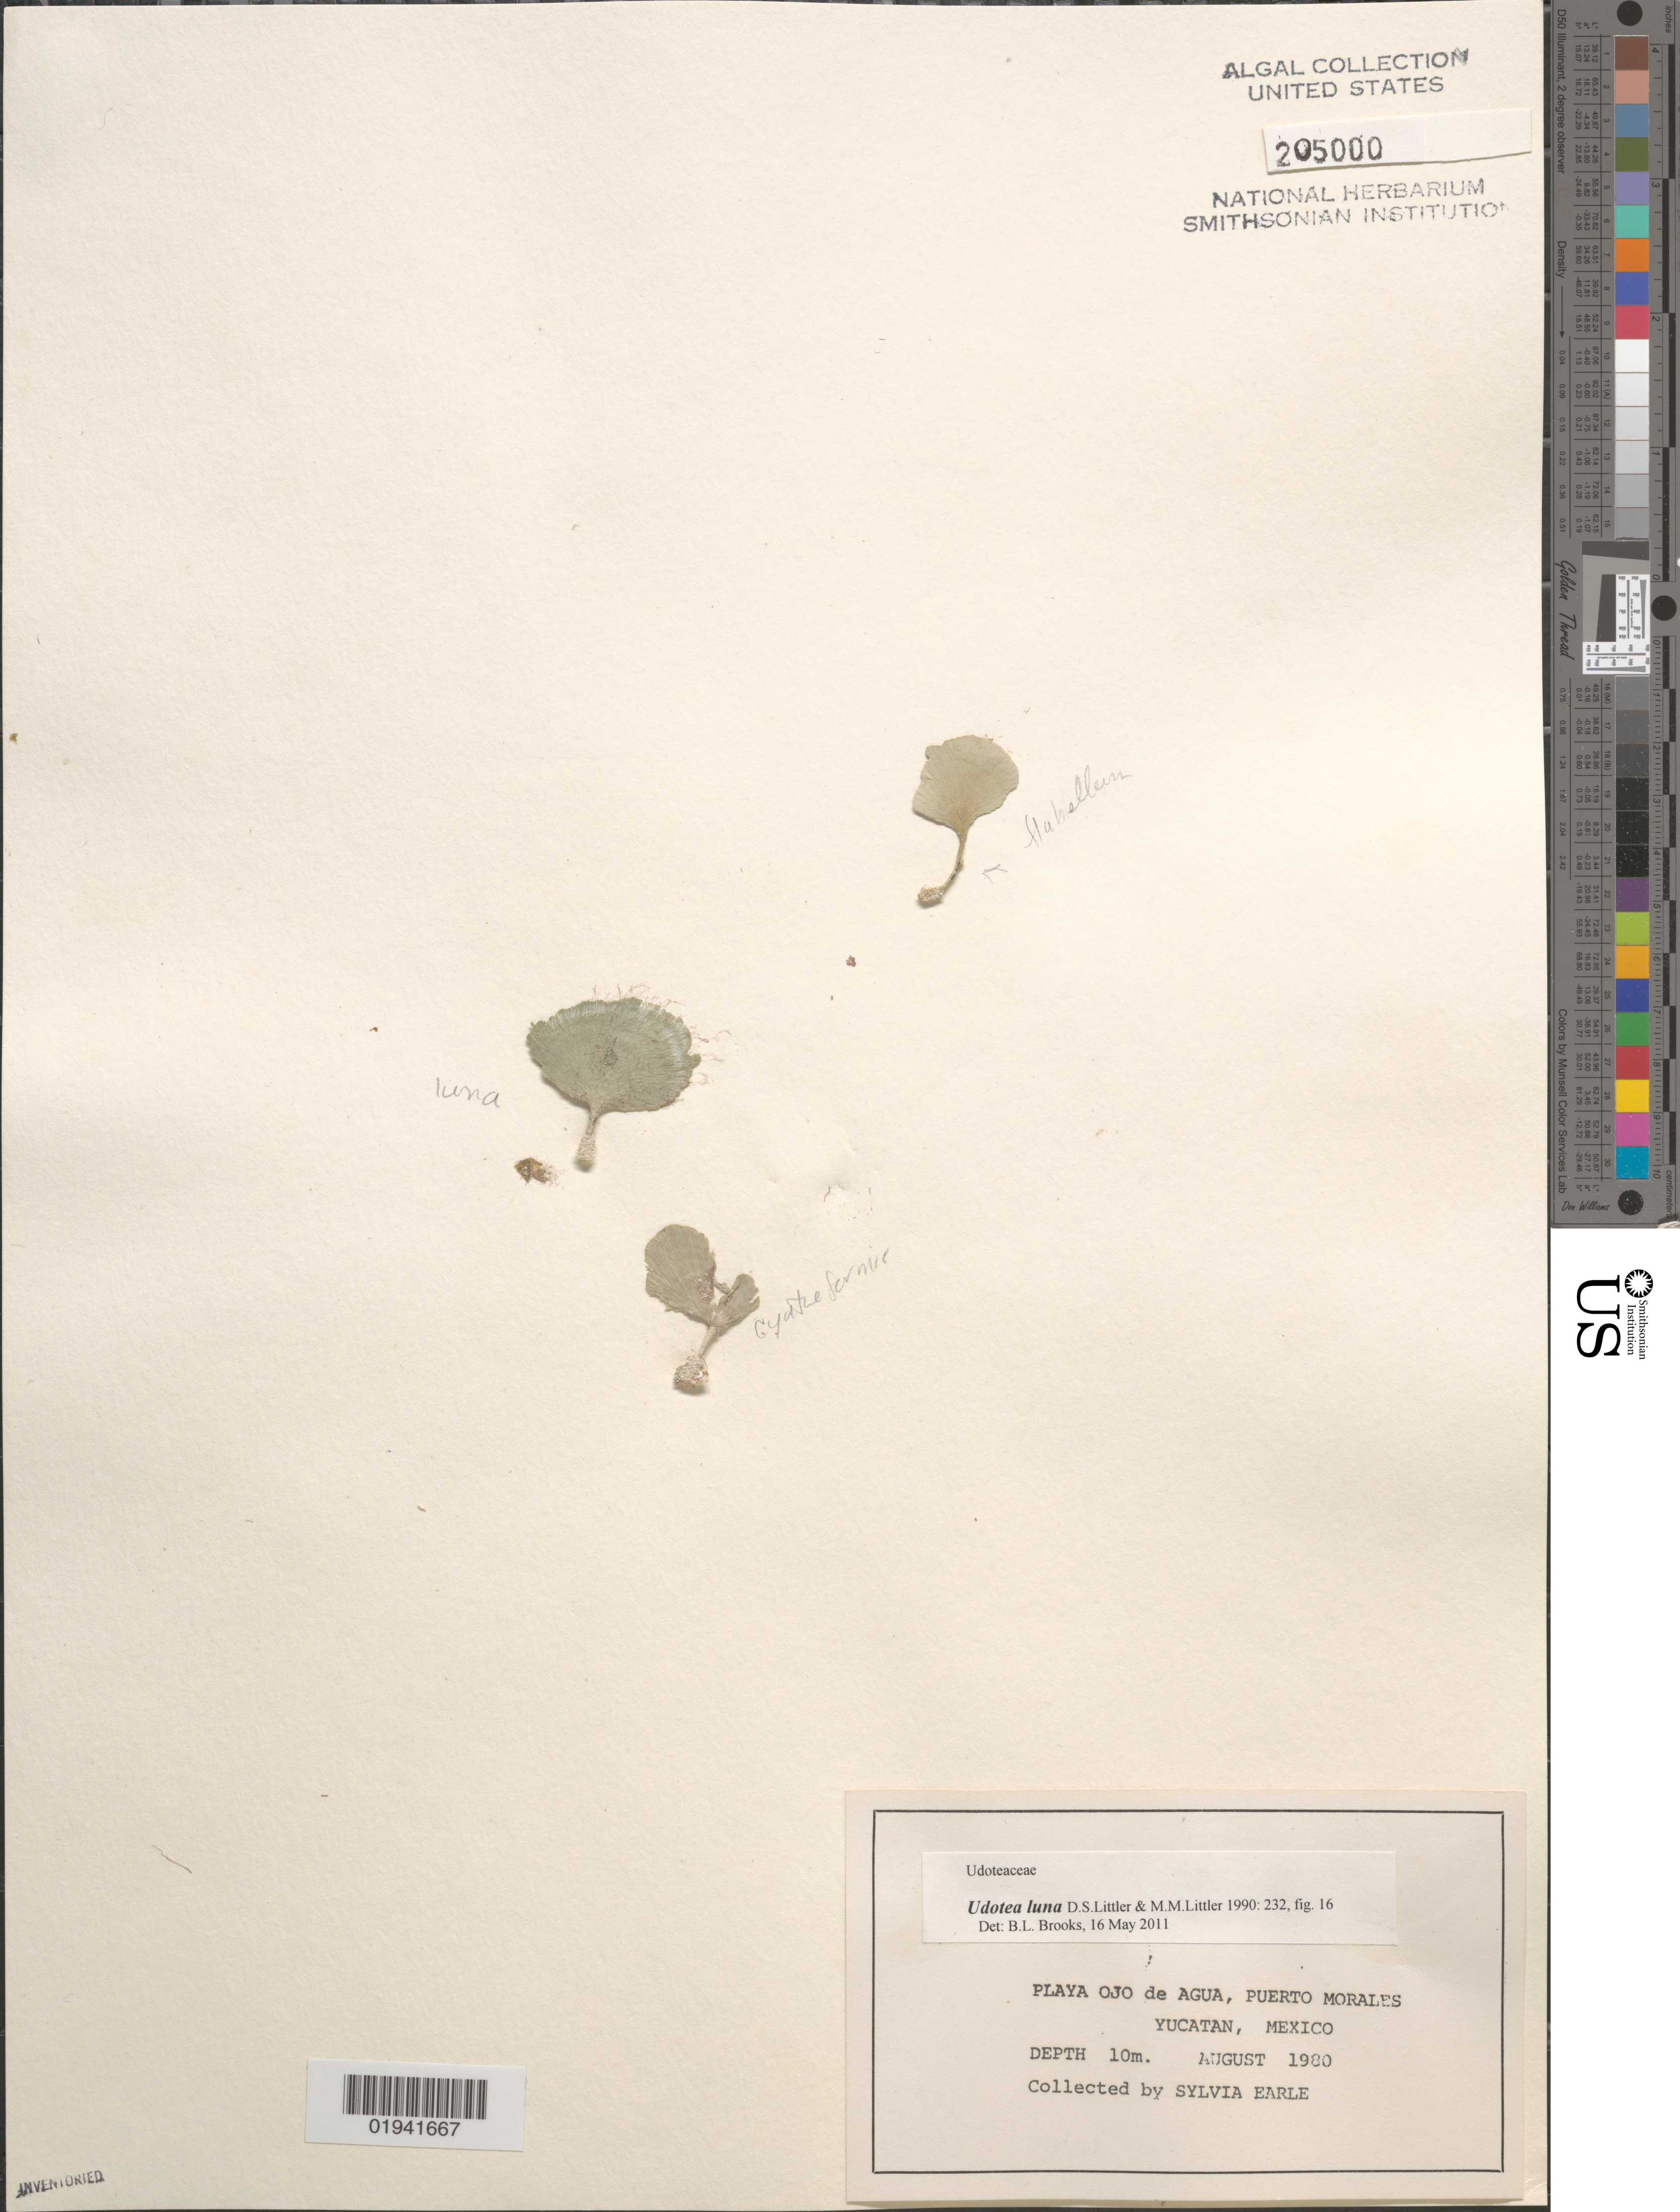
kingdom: Plantae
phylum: Chlorophyta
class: Ulvophyceae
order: Bryopsidales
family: Udoteaceae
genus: Udotea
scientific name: Udotea luna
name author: D.S. Littler & Littler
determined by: Brooks, B. L., (BOT), Smithsonian Institution - National Museum of Natural History (UNITED STATES)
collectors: S. A. Earle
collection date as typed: Aug 1980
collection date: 1980-08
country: Mexico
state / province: Yucatan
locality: Playa Ojo de Agua, Puerto Morales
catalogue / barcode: US 205000